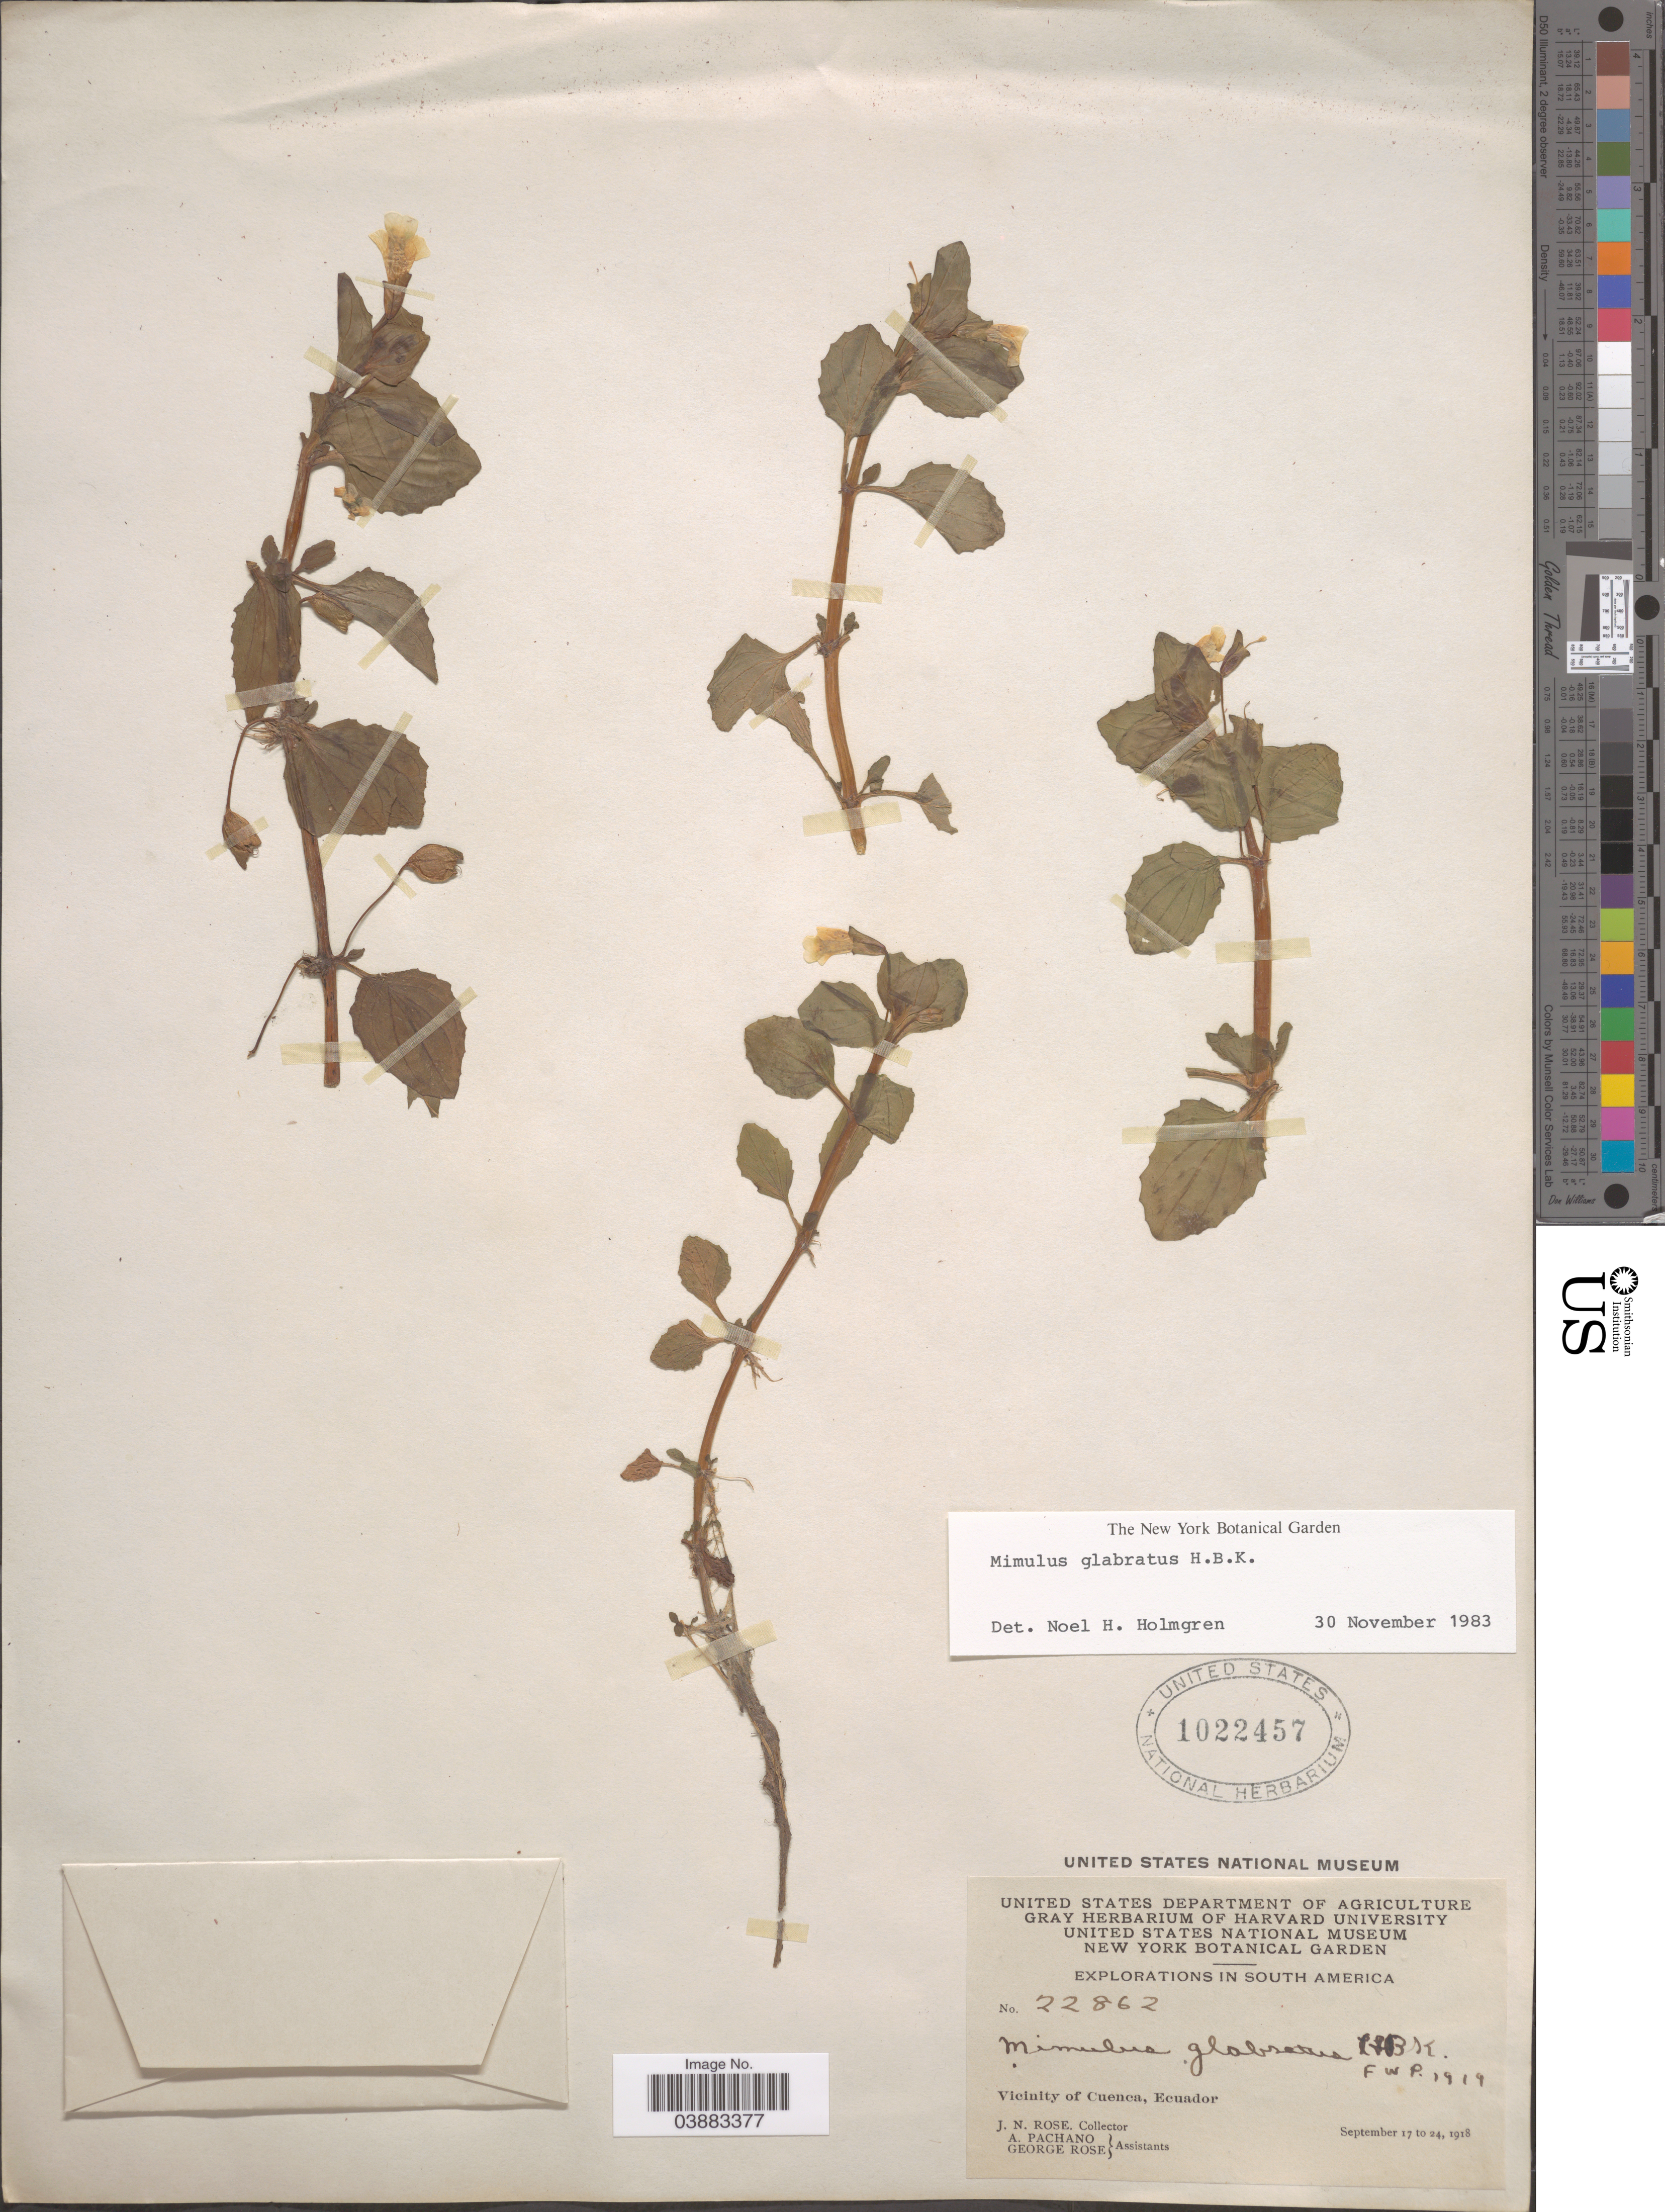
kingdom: Plantae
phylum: Tracheophyta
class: Magnoliopsida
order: Lamiales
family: Phrymaceae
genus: Mimulus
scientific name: Mimulus glabratus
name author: Kunth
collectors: J. N. Rose, A. Pachano & G. Rose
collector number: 22862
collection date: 1918-09-17/1918-09-24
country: Ecuador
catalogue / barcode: US 1022457